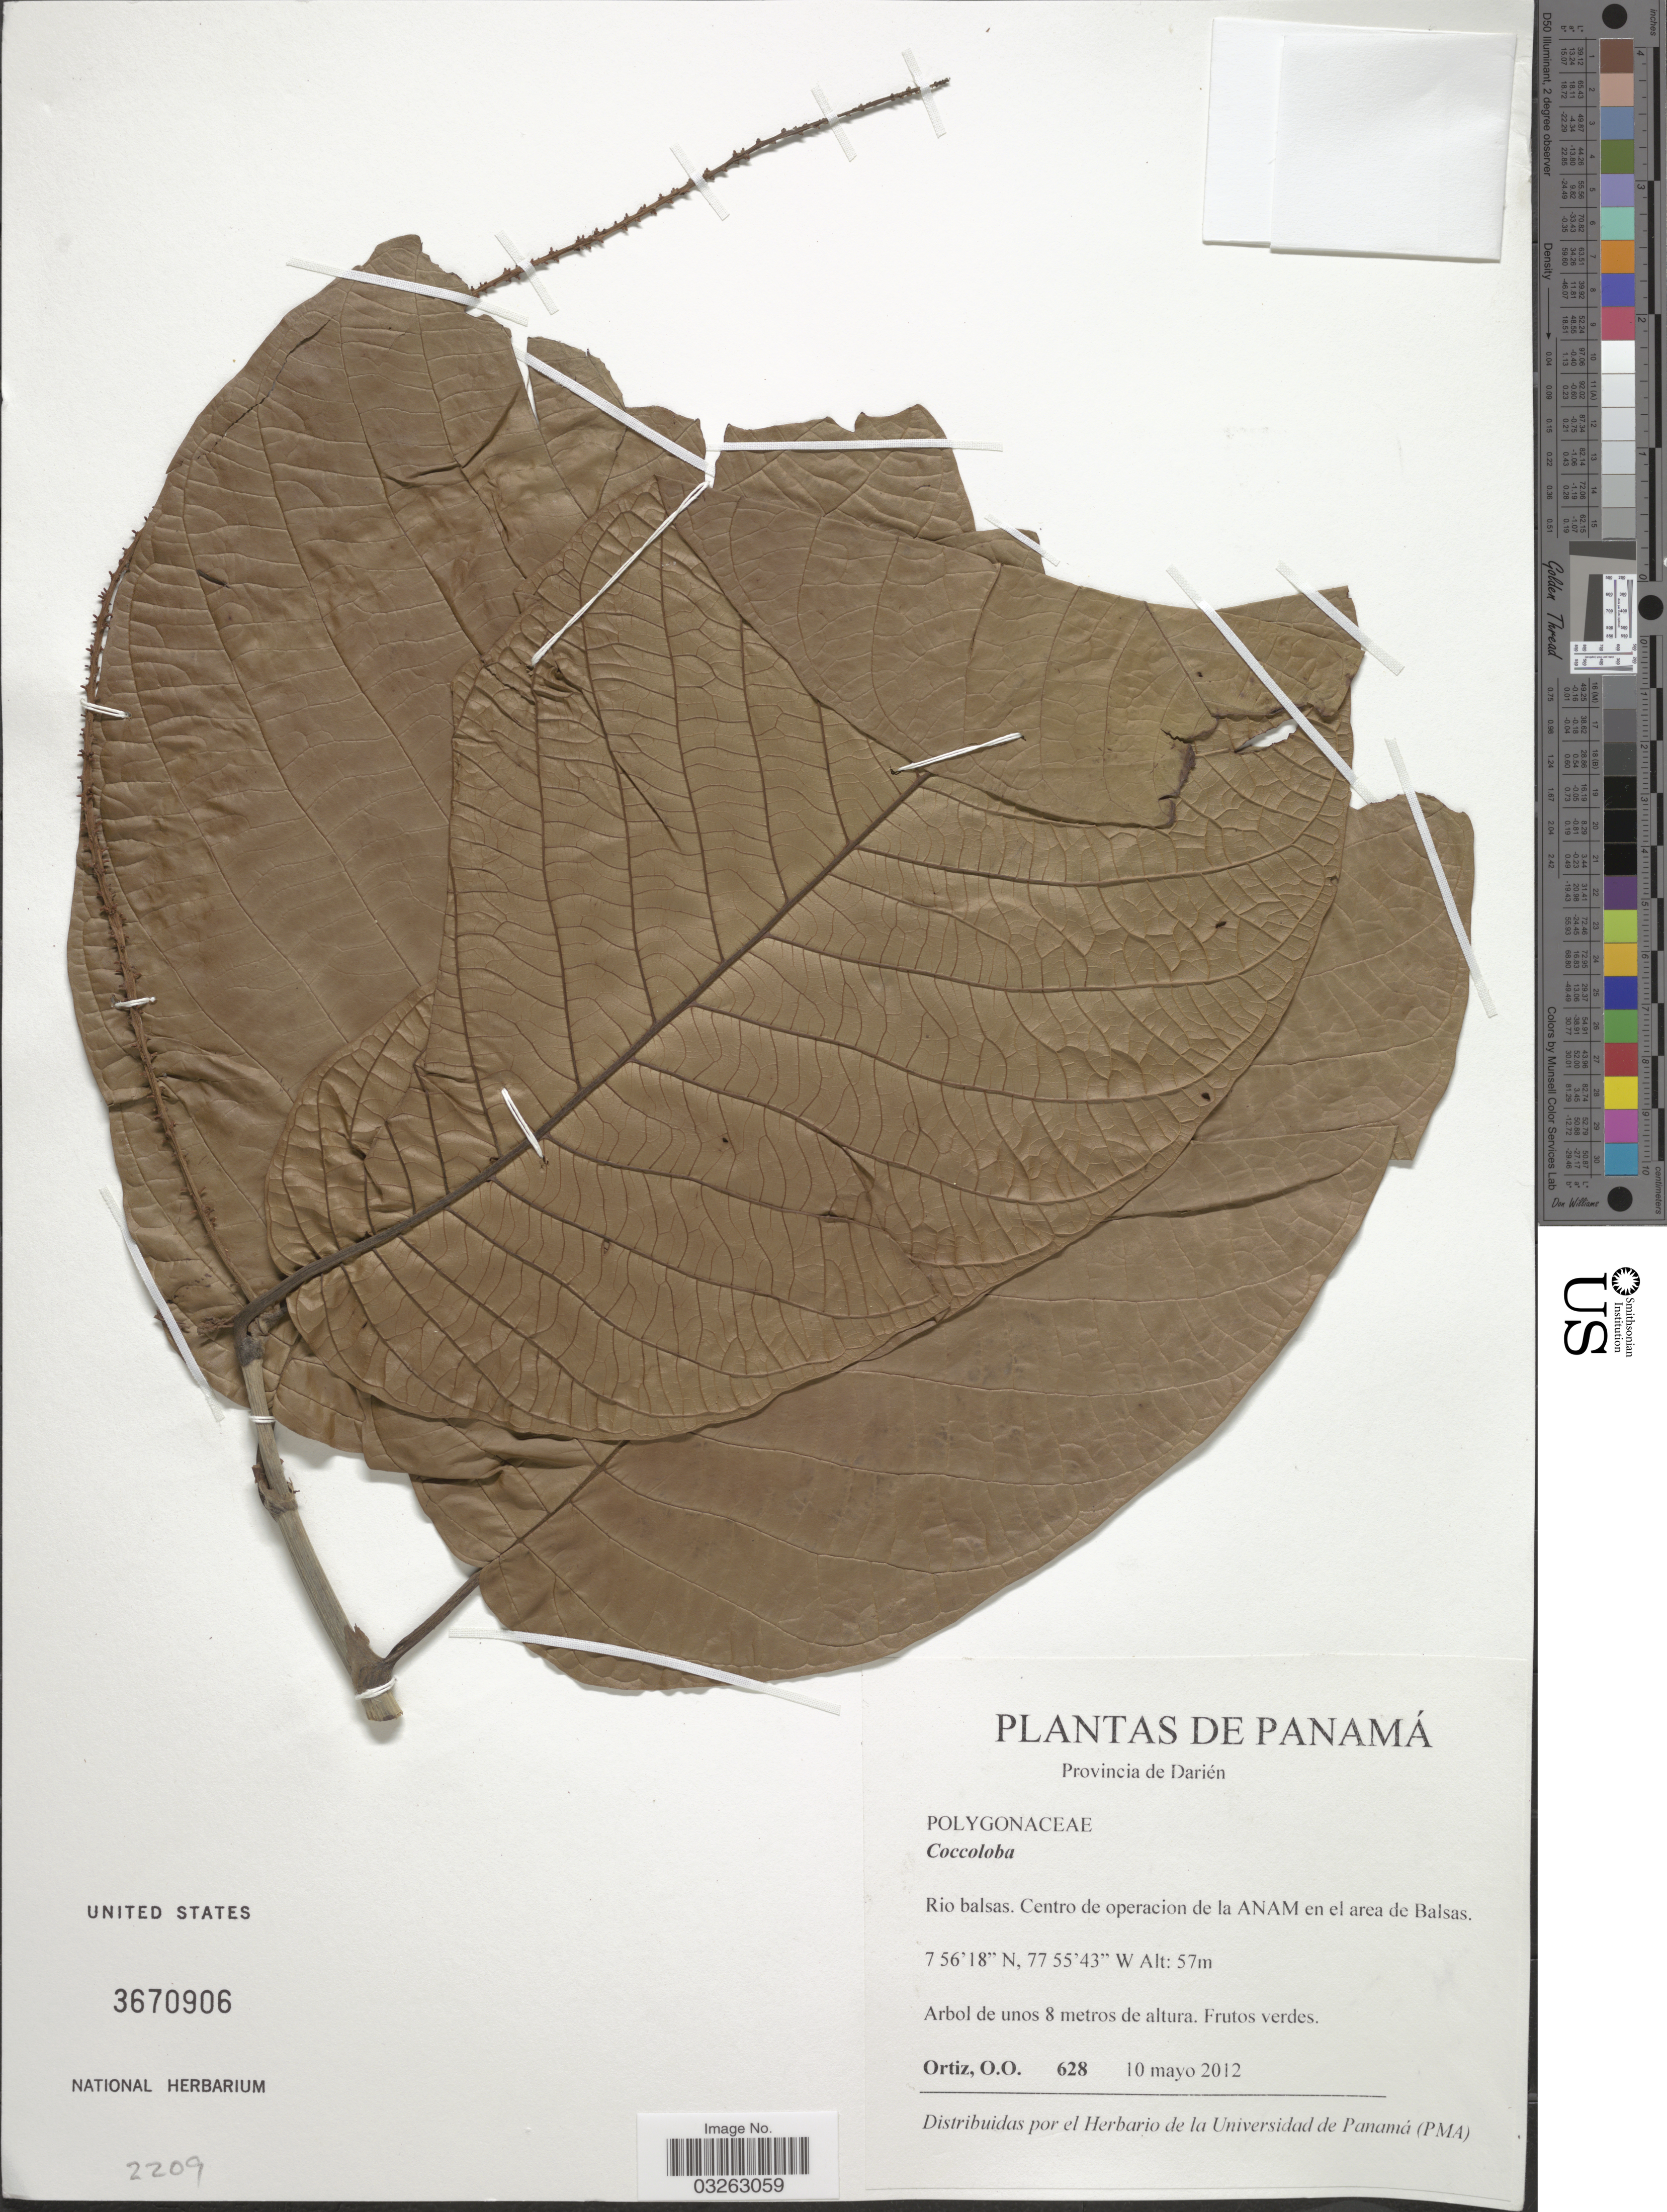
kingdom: Plantae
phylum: Tracheophyta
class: Magnoliopsida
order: Caryophyllales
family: Polygonaceae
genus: Coccoloba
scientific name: Coccoloba sp.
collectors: O. O. Ortiz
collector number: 628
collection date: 2012-05-10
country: Panama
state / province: Darién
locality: Rio balsas. Centro de operacion de la ANAM en el area de Balsas.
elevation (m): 57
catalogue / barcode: US 3670906